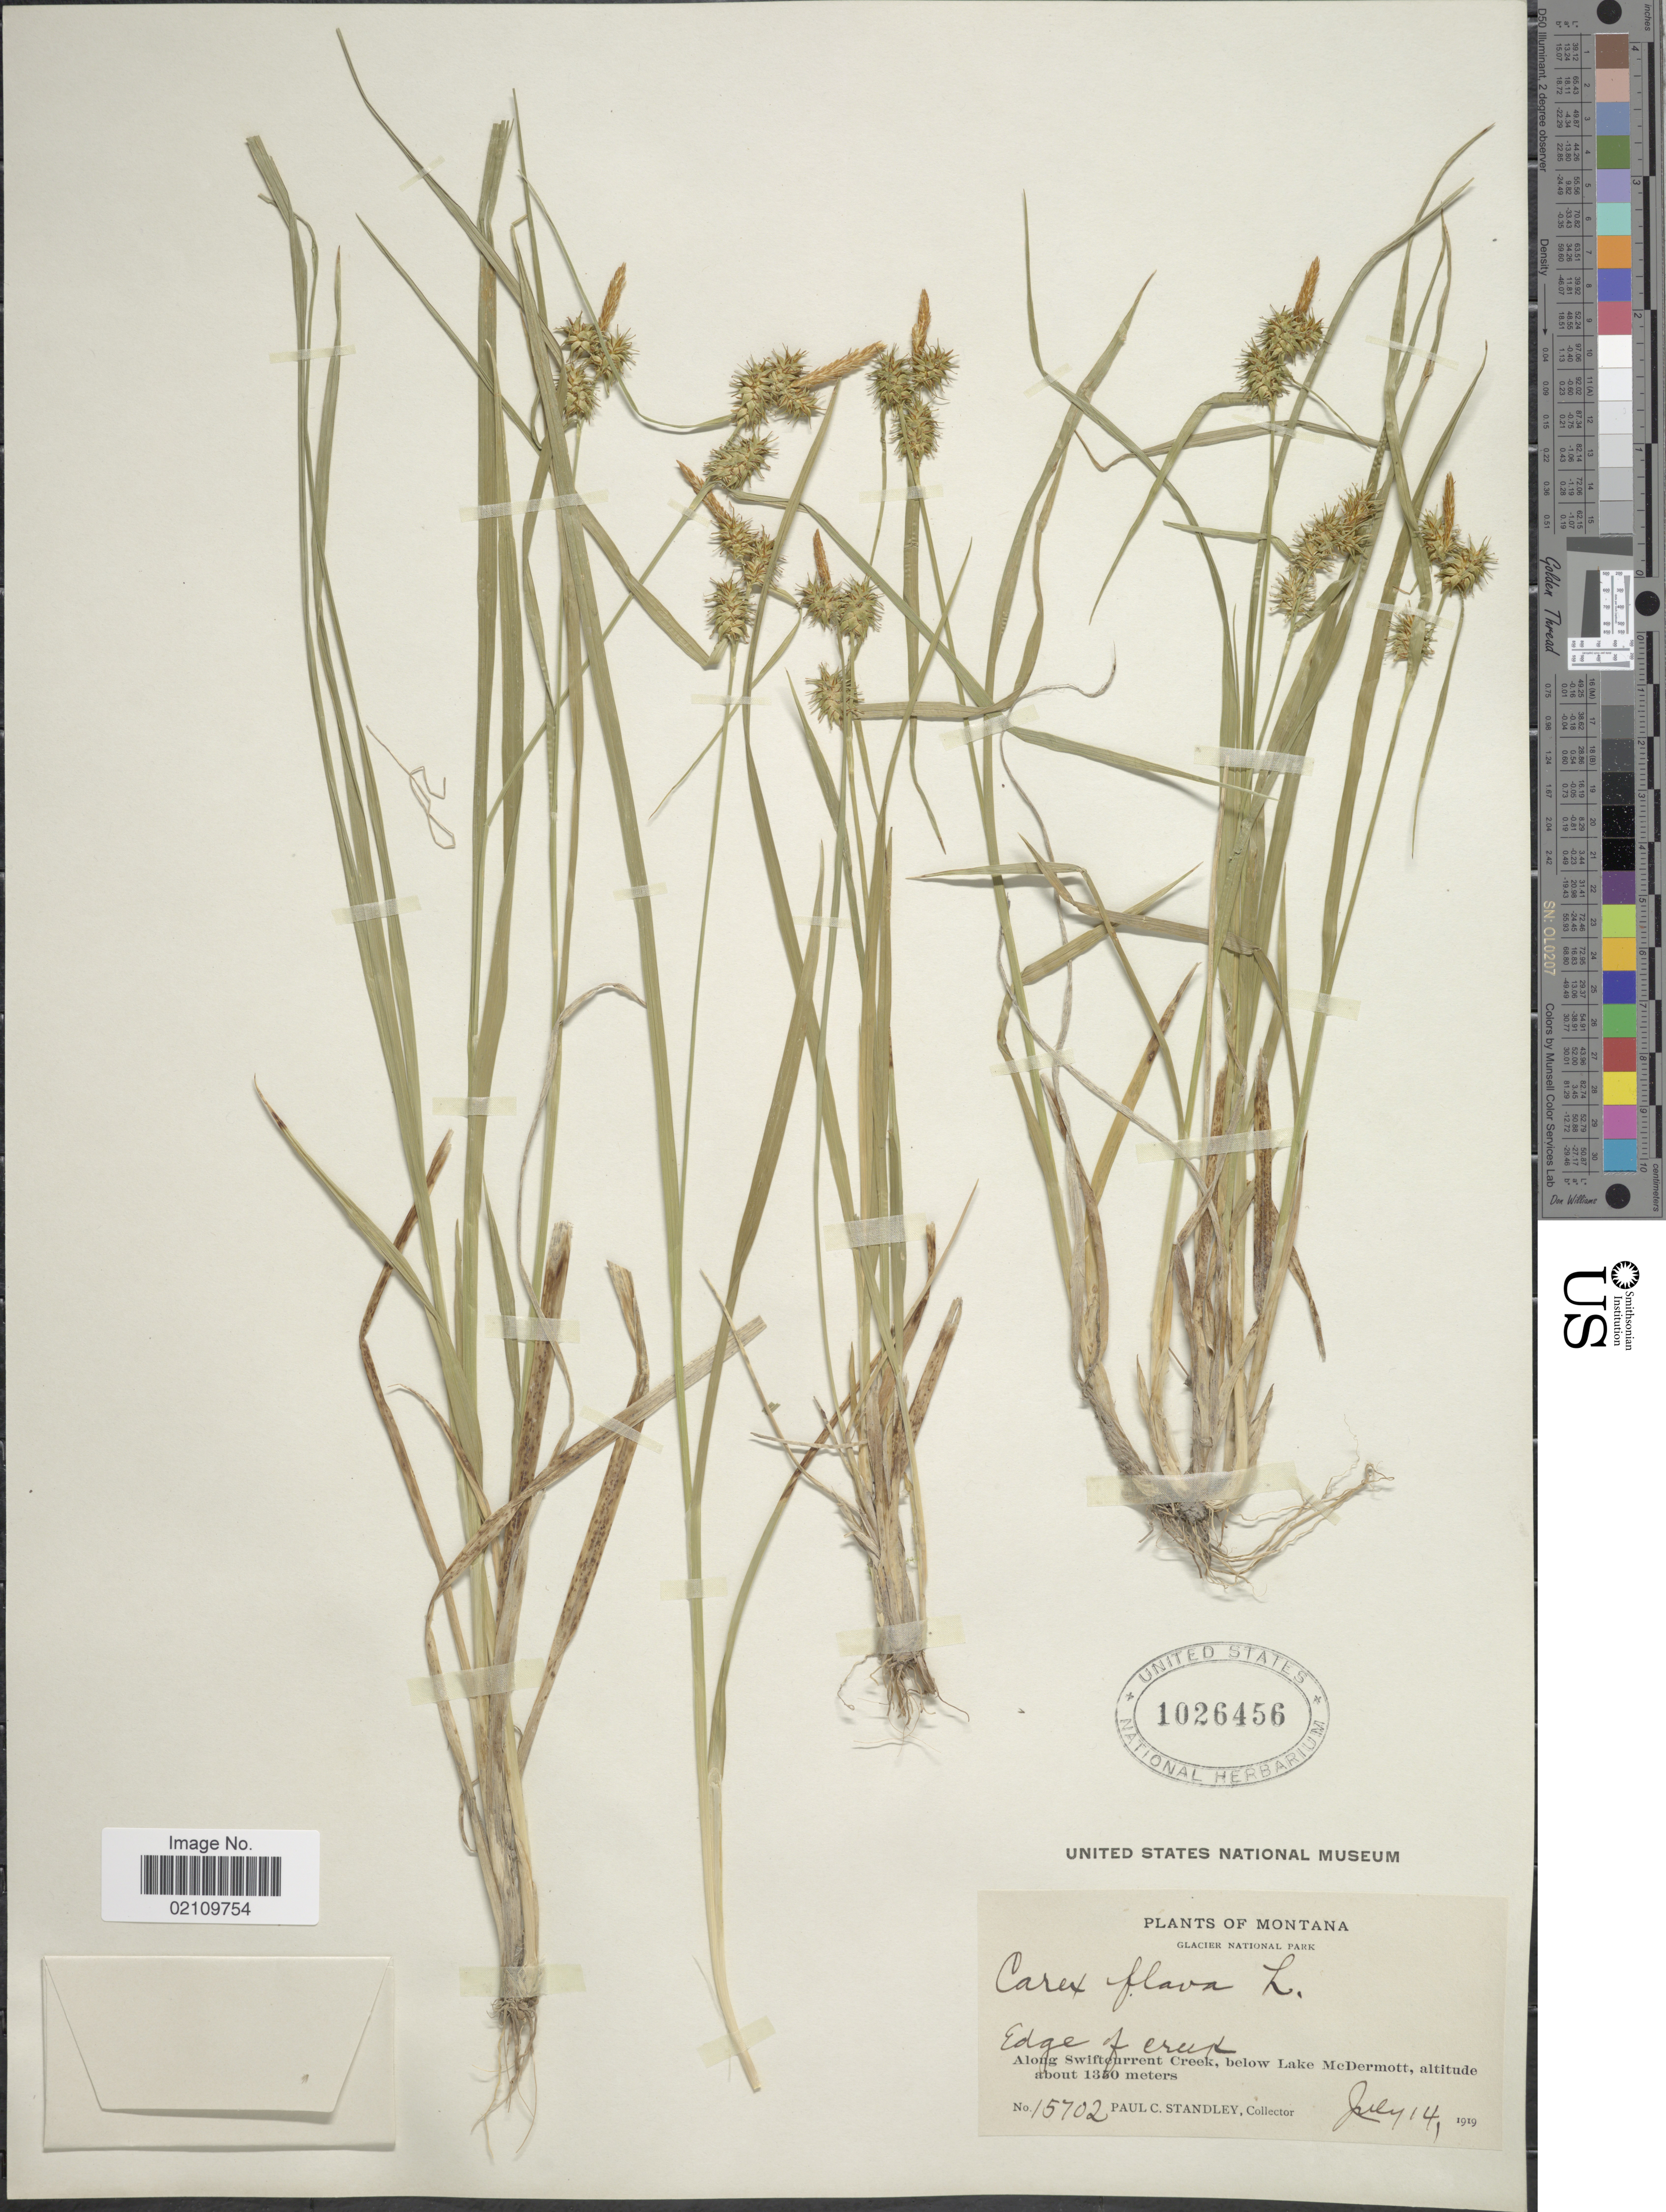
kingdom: Plantae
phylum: Tracheophyta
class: Liliopsida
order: Poales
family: Cyperaceae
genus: Carex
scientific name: Carex flava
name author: L.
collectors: P. C. Standley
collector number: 15702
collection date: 1919-07-14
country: United States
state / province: Montana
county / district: Glacier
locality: Glacier National Park. Along Swiftcurrent Creek, below Lake McDermott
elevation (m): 1350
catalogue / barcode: US 1026456